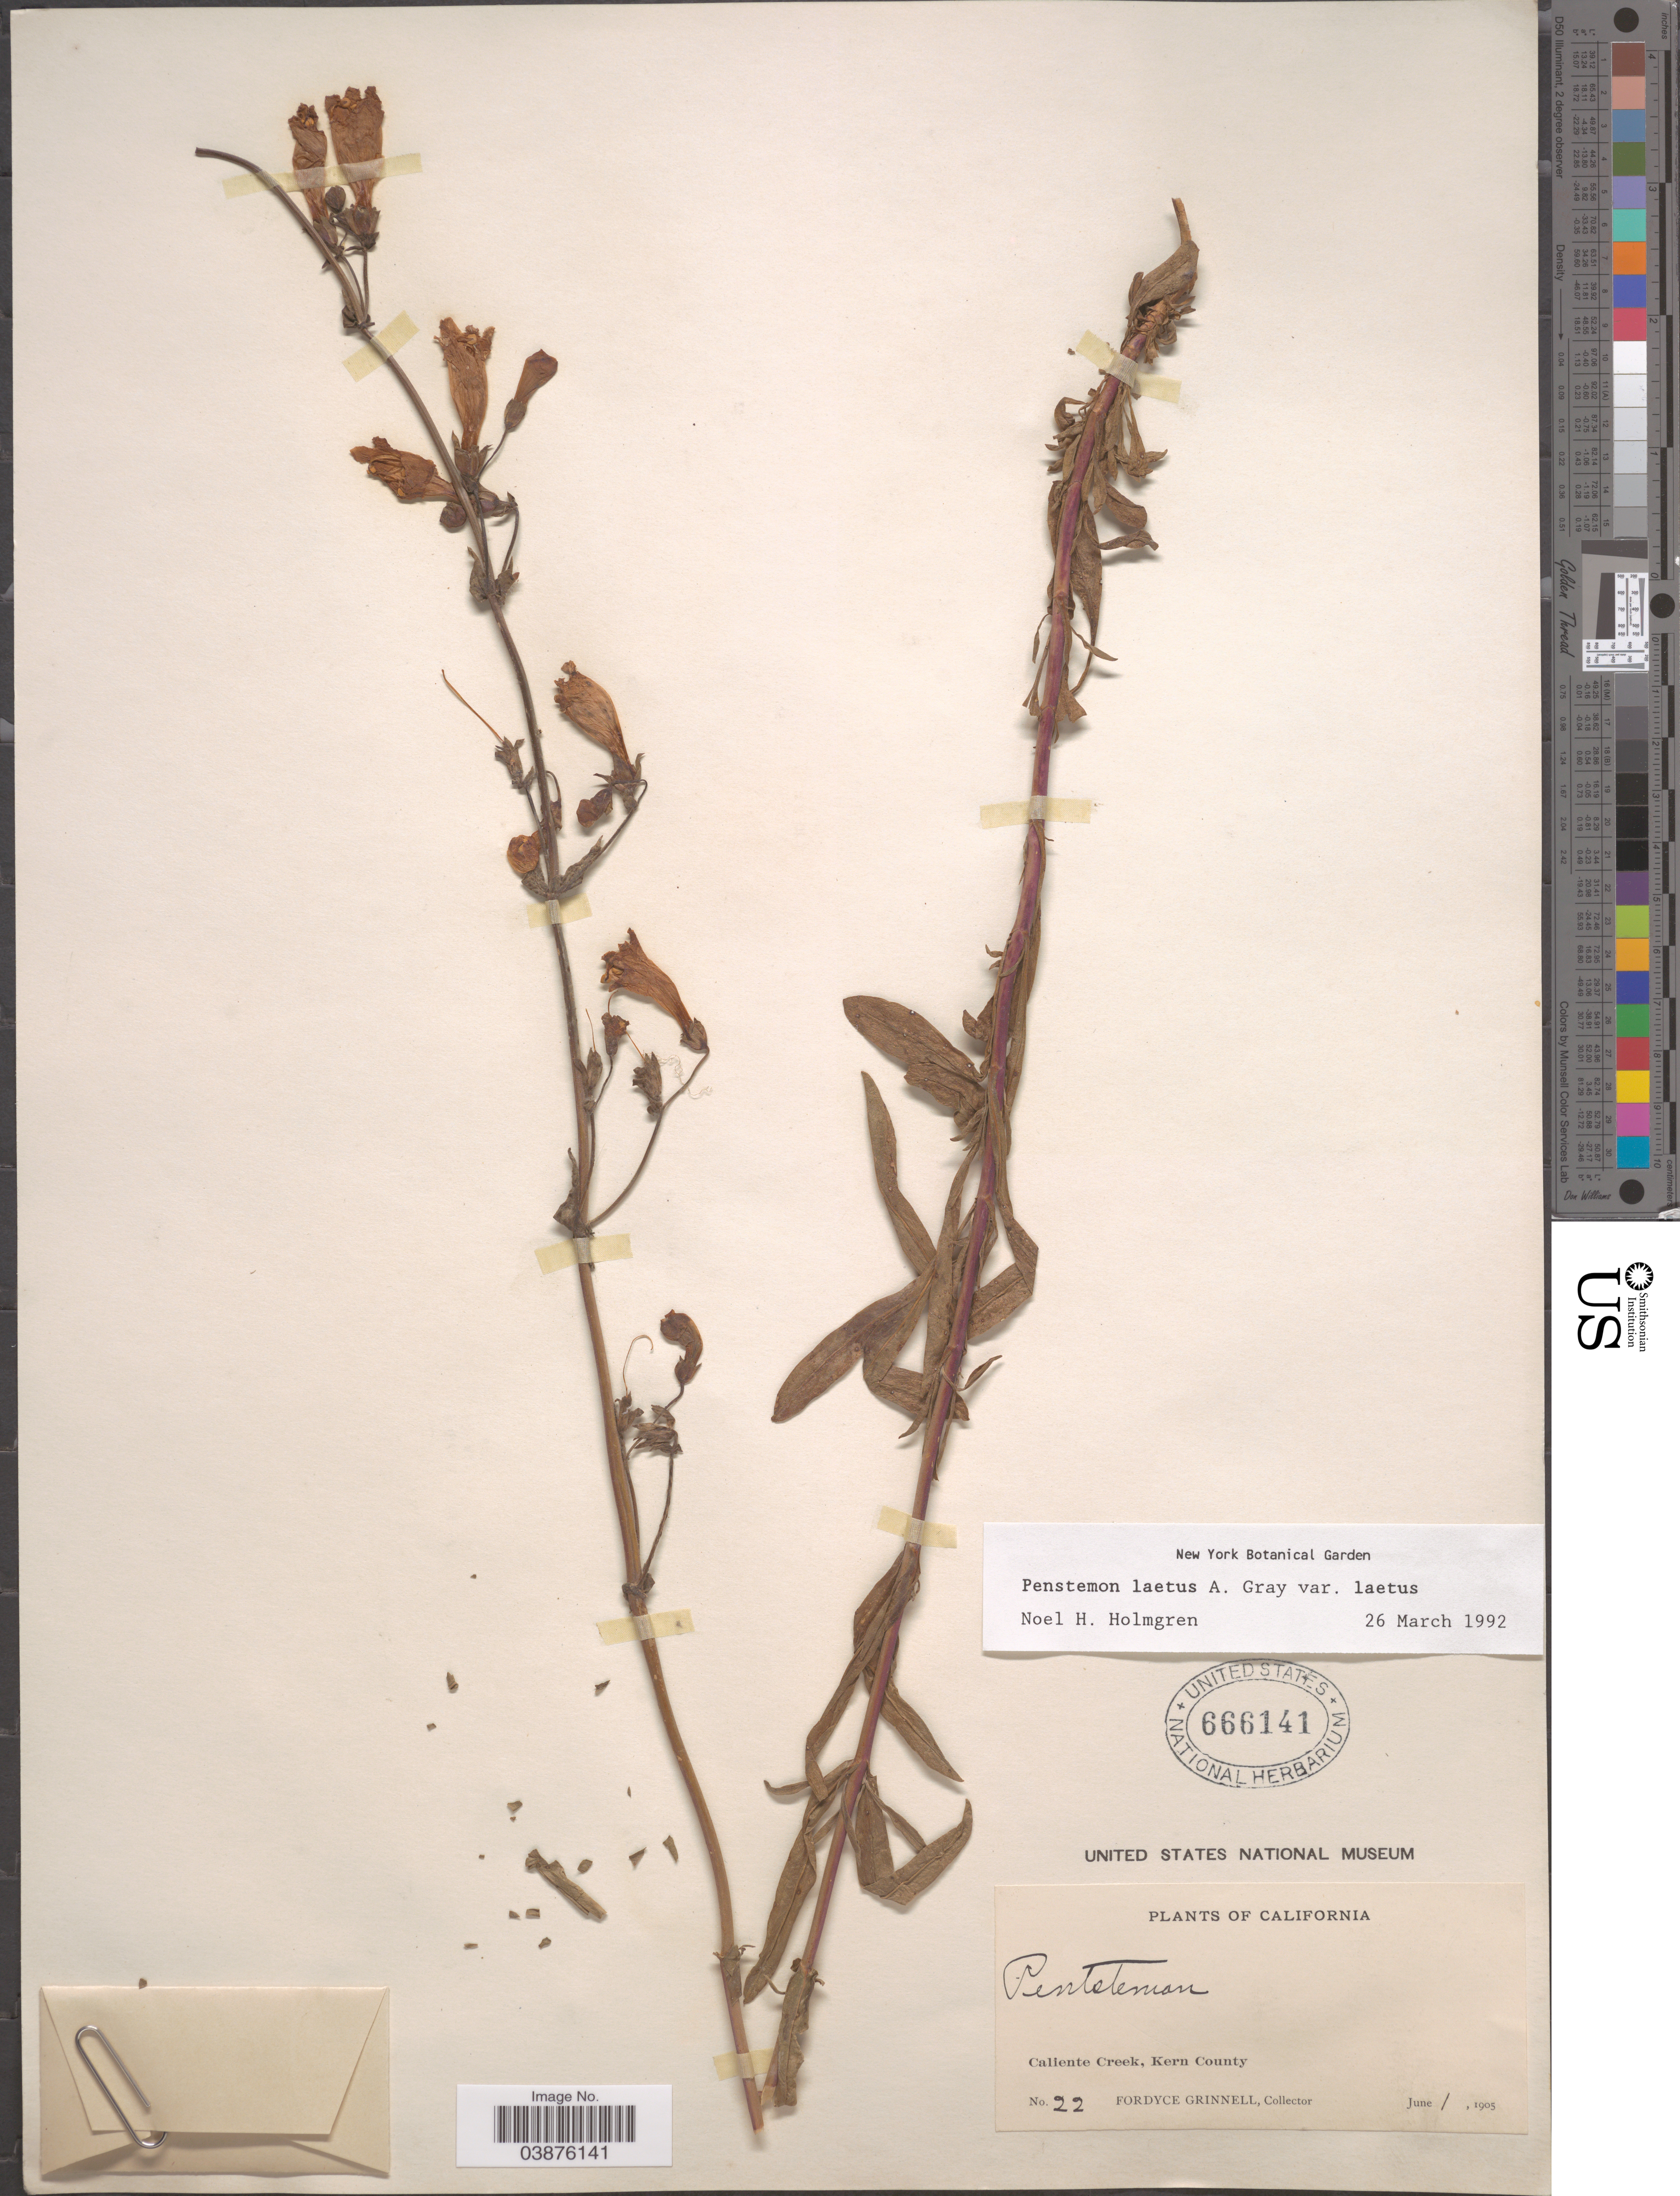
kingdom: Plantae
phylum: Tracheophyta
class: Magnoliopsida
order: Lamiales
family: Plantaginaceae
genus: Penstemon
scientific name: Penstemon laetus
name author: A. Gray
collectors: F. Grinnell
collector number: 22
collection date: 1905-06-01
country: United States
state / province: California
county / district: Kern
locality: Caliente Creek, Kern County.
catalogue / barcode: US 666141